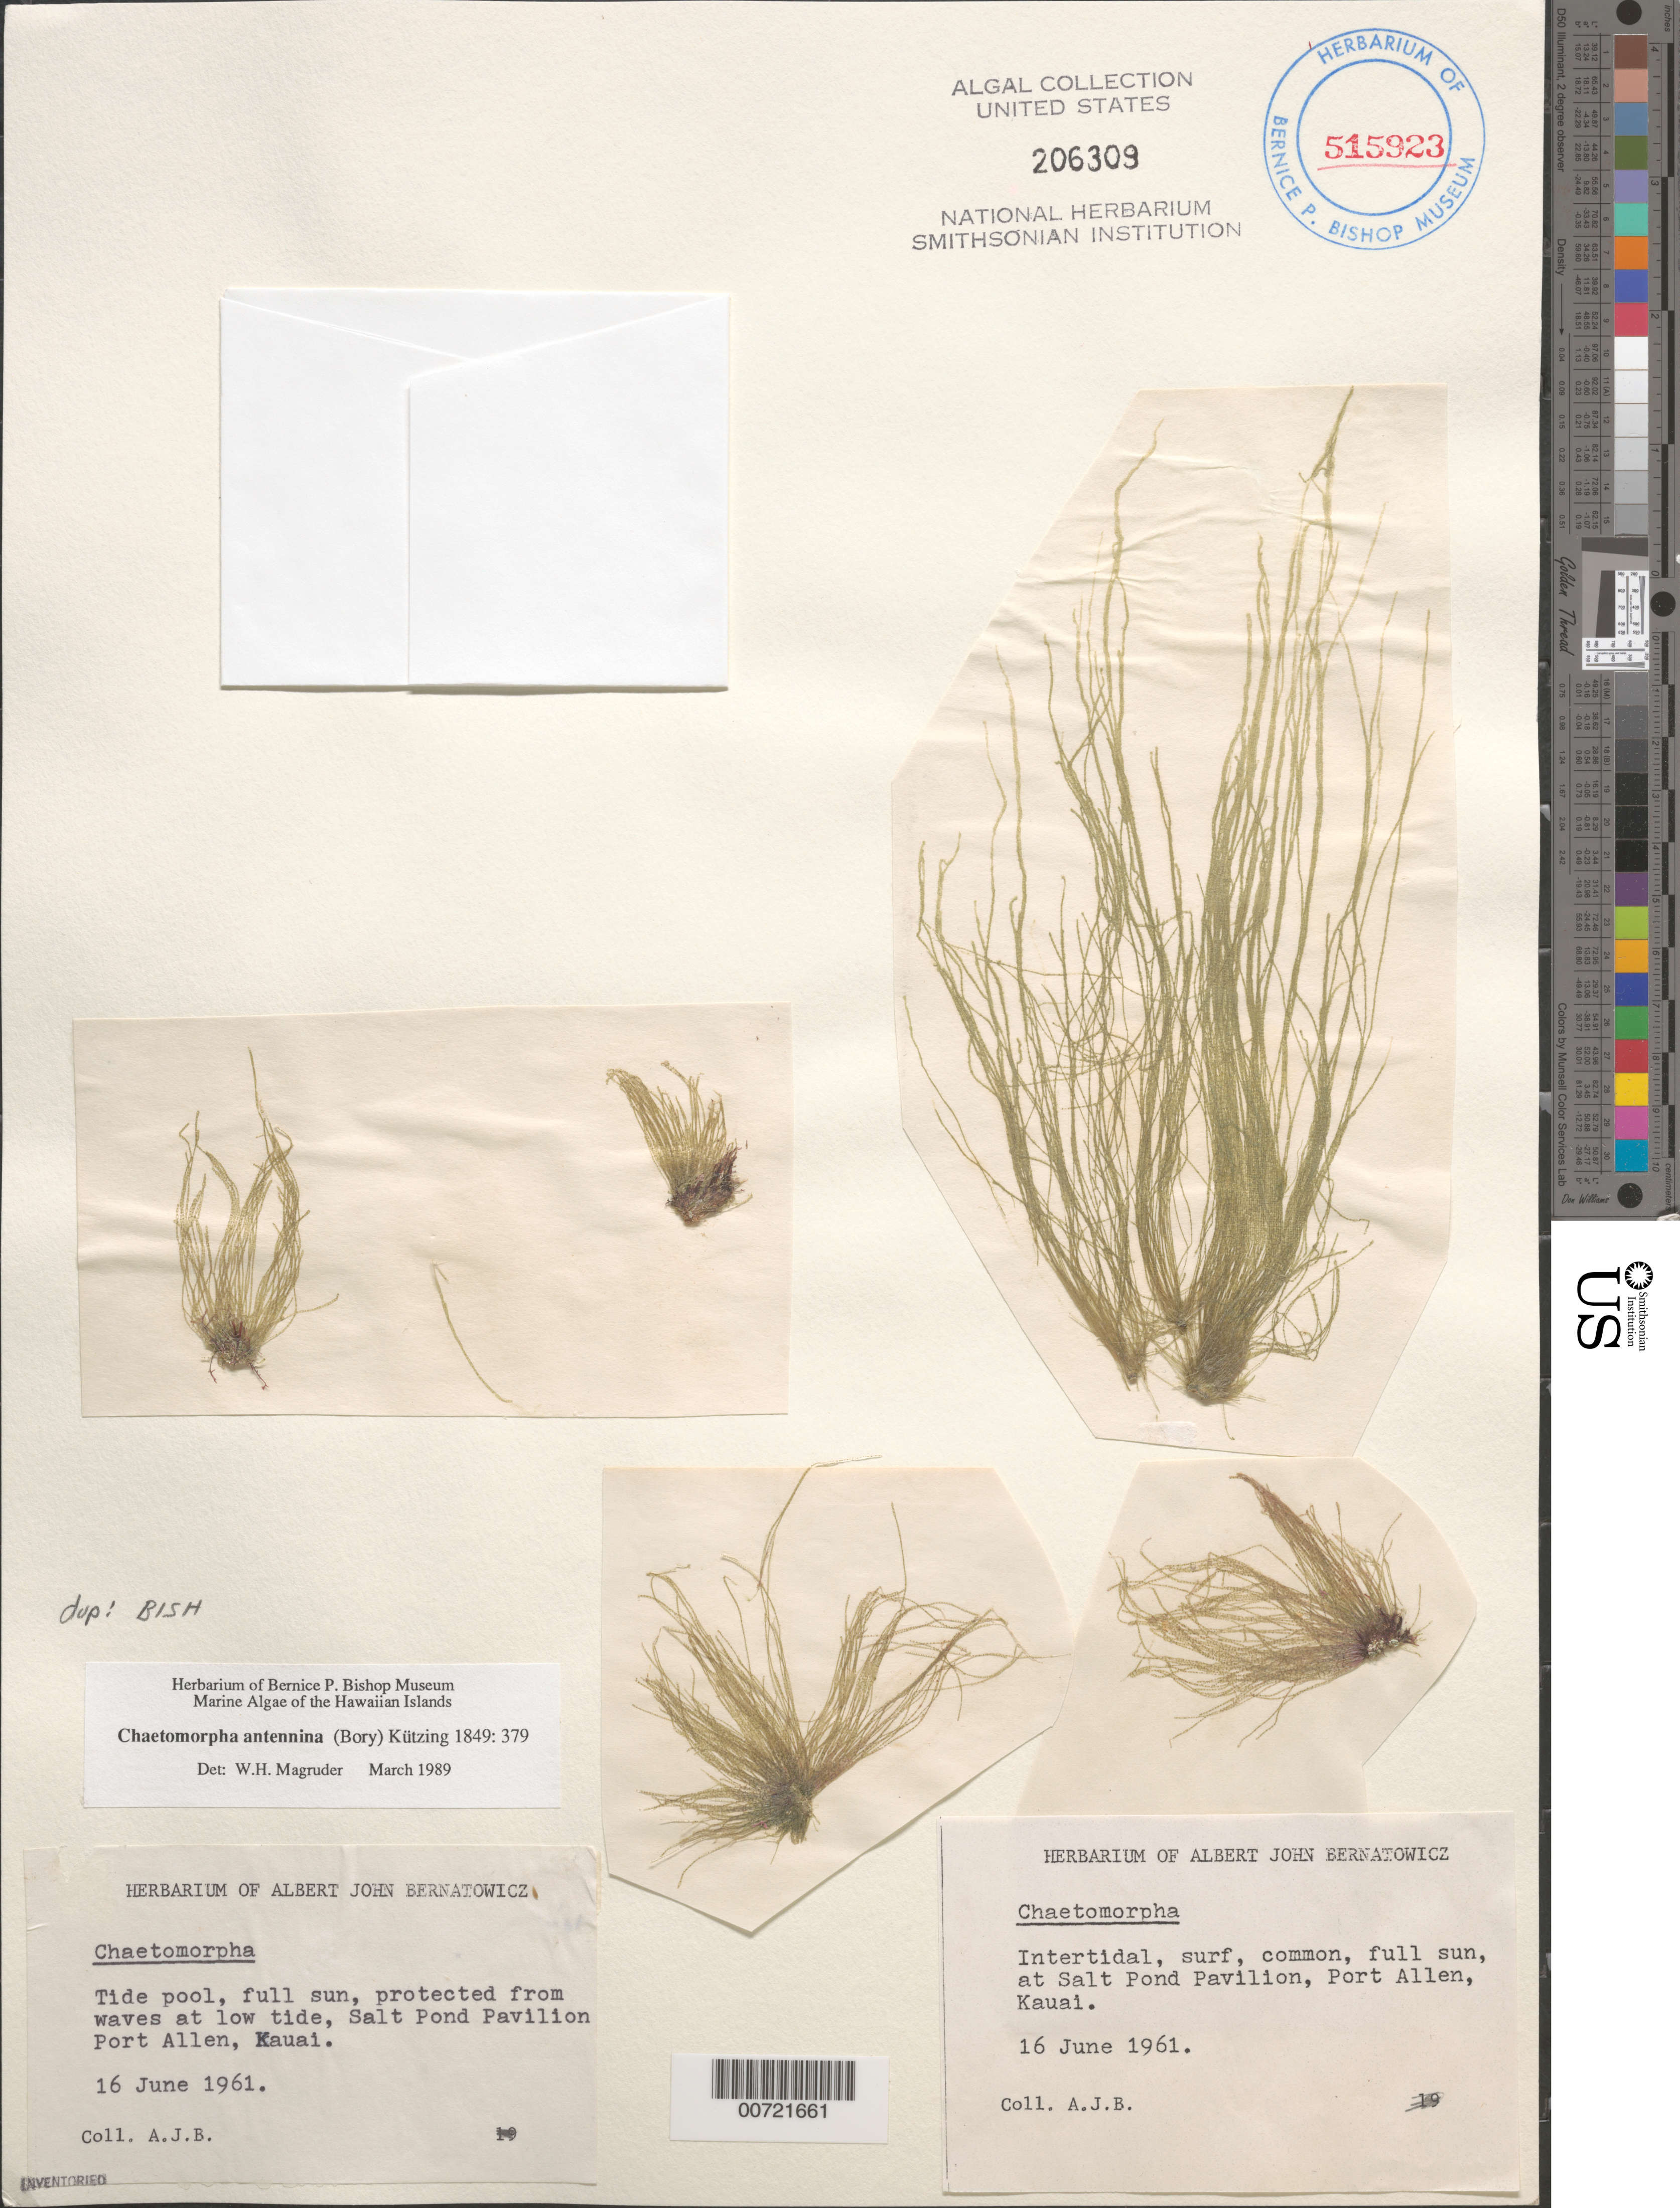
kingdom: Plantae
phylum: Chlorophyta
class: Ulvophyceae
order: Cladophorales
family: Cladophoraceae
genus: Chaetomorpha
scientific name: Chaetomorpha antennina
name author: (Bory) Kütz.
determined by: Magruder, W. H.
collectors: A. Bernatowicz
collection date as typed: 16 Jun 1961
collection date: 1961-06-16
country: United States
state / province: Hawaii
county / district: Kauai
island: Kaua'i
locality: Port Allen, Salt Pond Pavillion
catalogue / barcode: US 206309